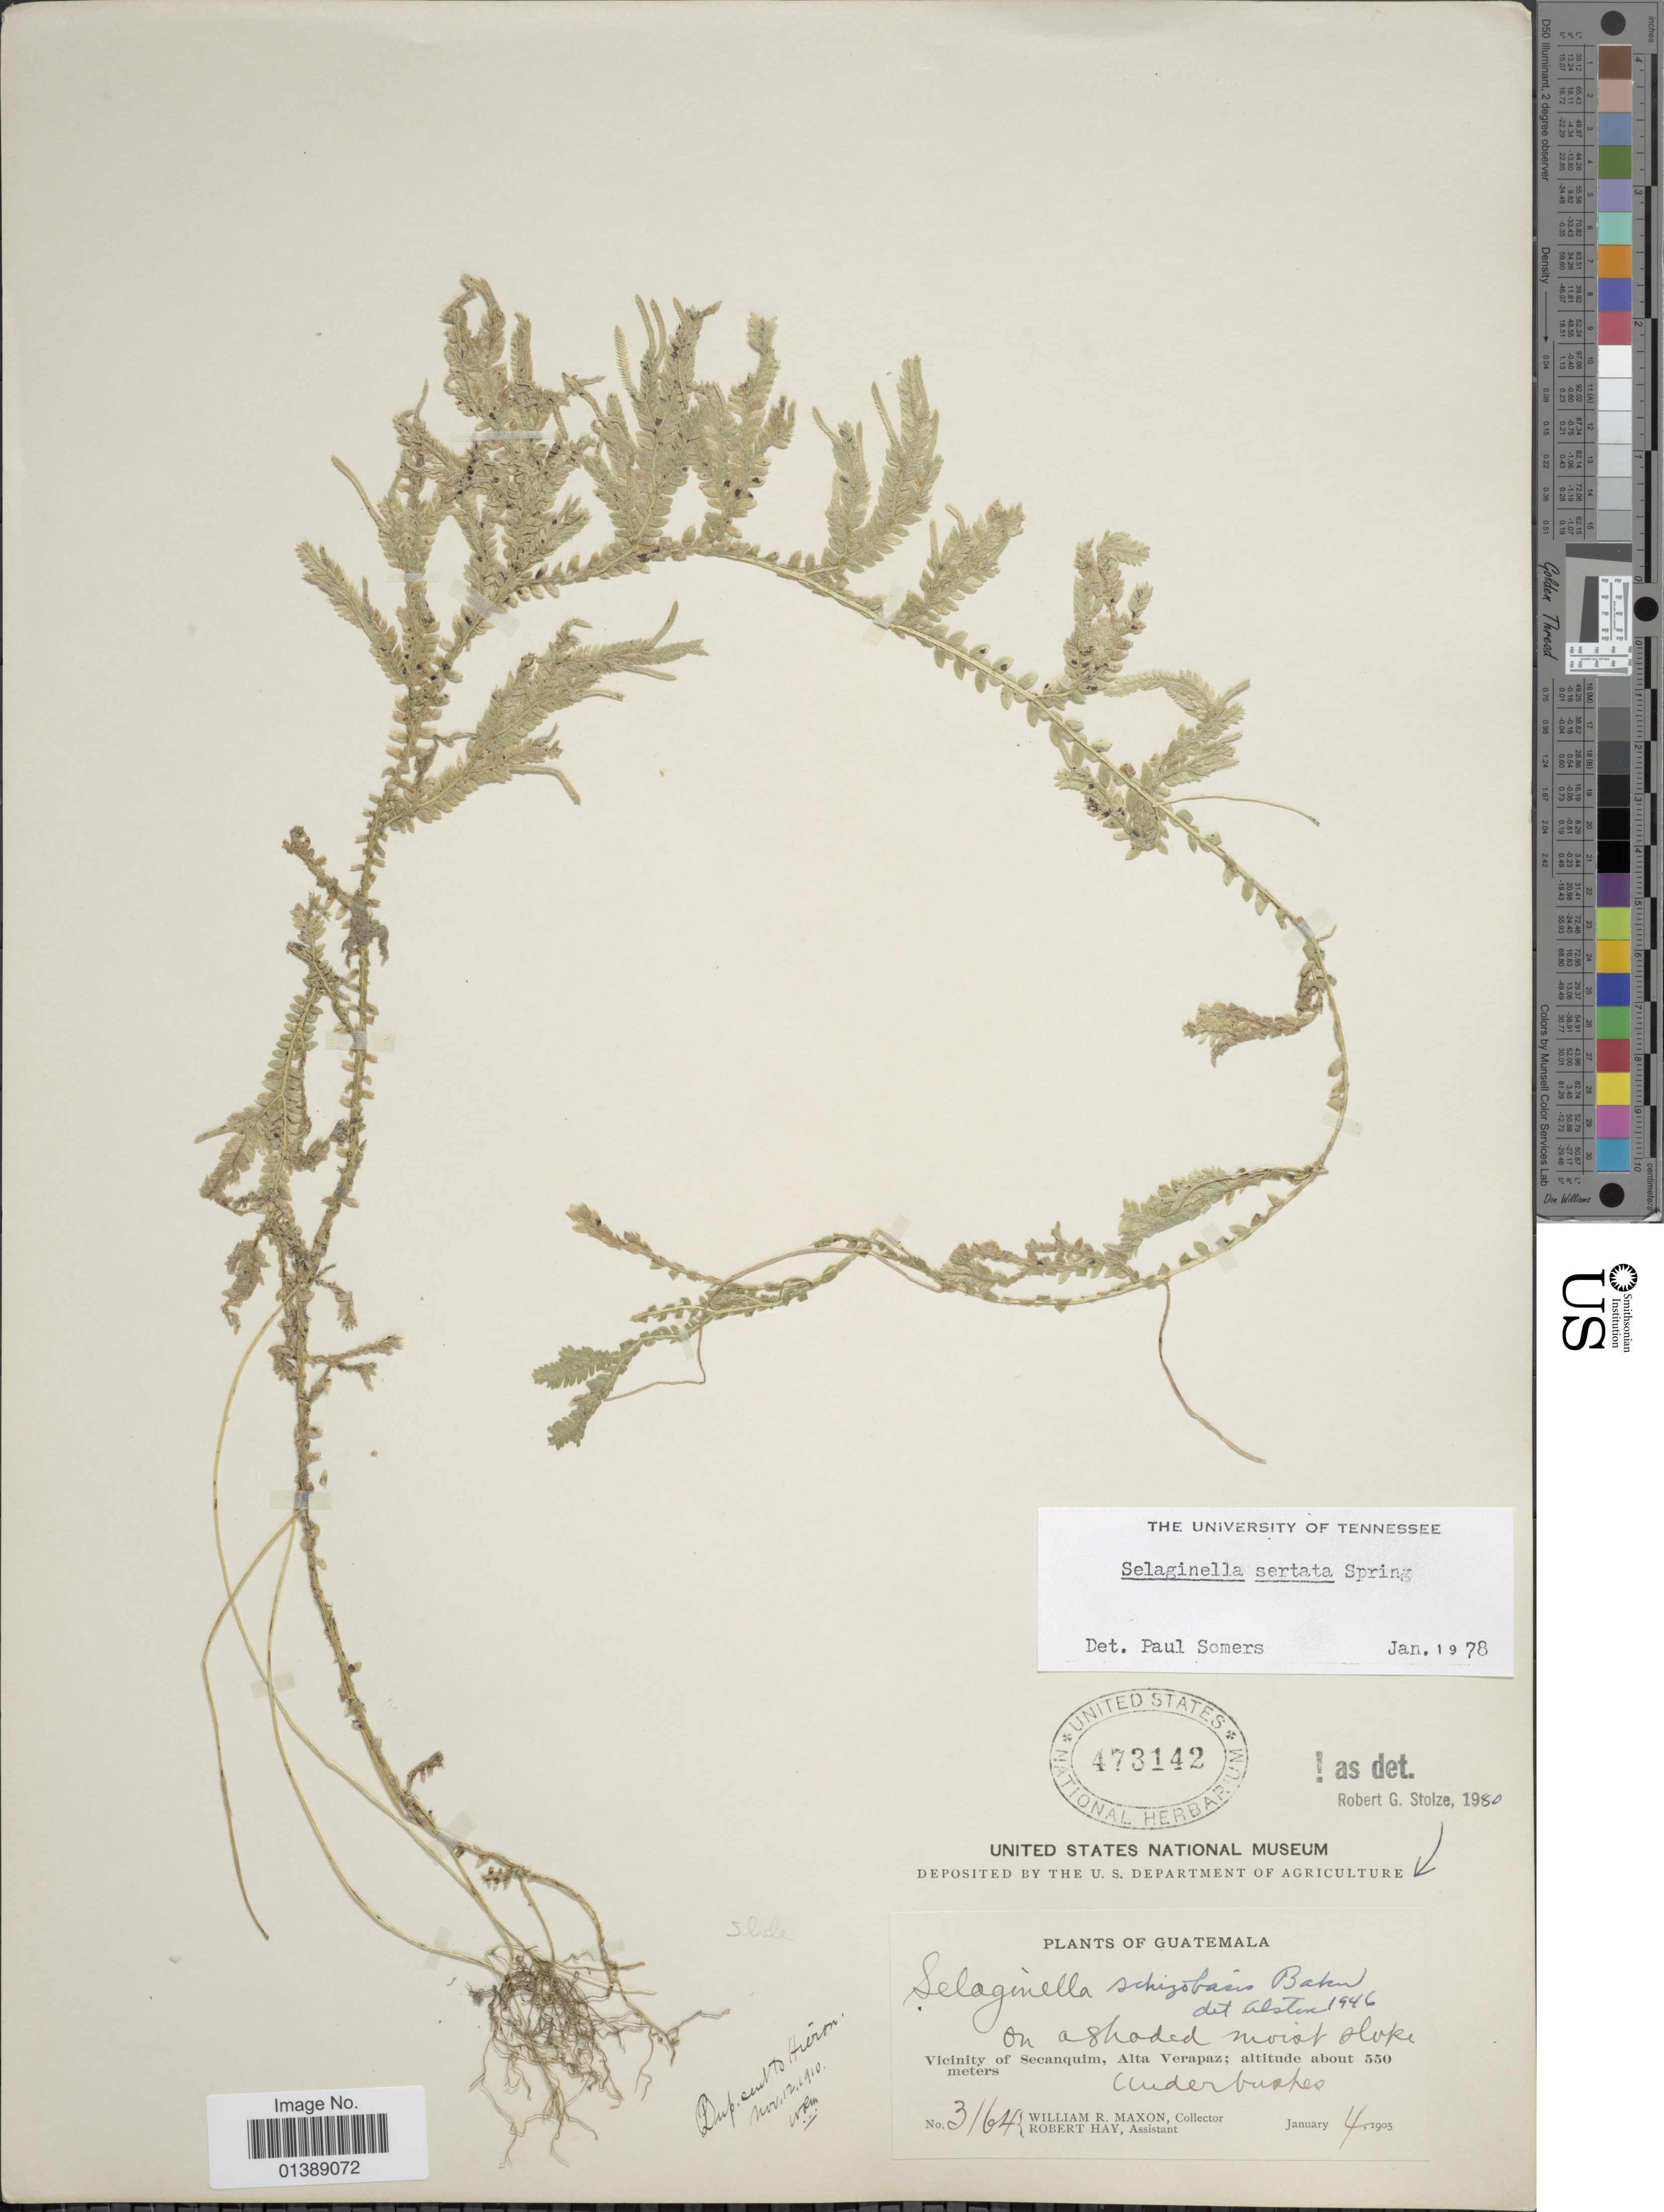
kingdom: Plantae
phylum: Tracheophyta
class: Lycopodiopsida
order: Selaginellales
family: Selaginellaceae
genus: Selaginella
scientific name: Selaginella schizobasis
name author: Baker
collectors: W. R. Maxon & R. H. Hay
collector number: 3164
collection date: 1905-01-04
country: Guatemala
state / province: Alta Verapaz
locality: Vicinity of Secanquim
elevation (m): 550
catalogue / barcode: US 473142